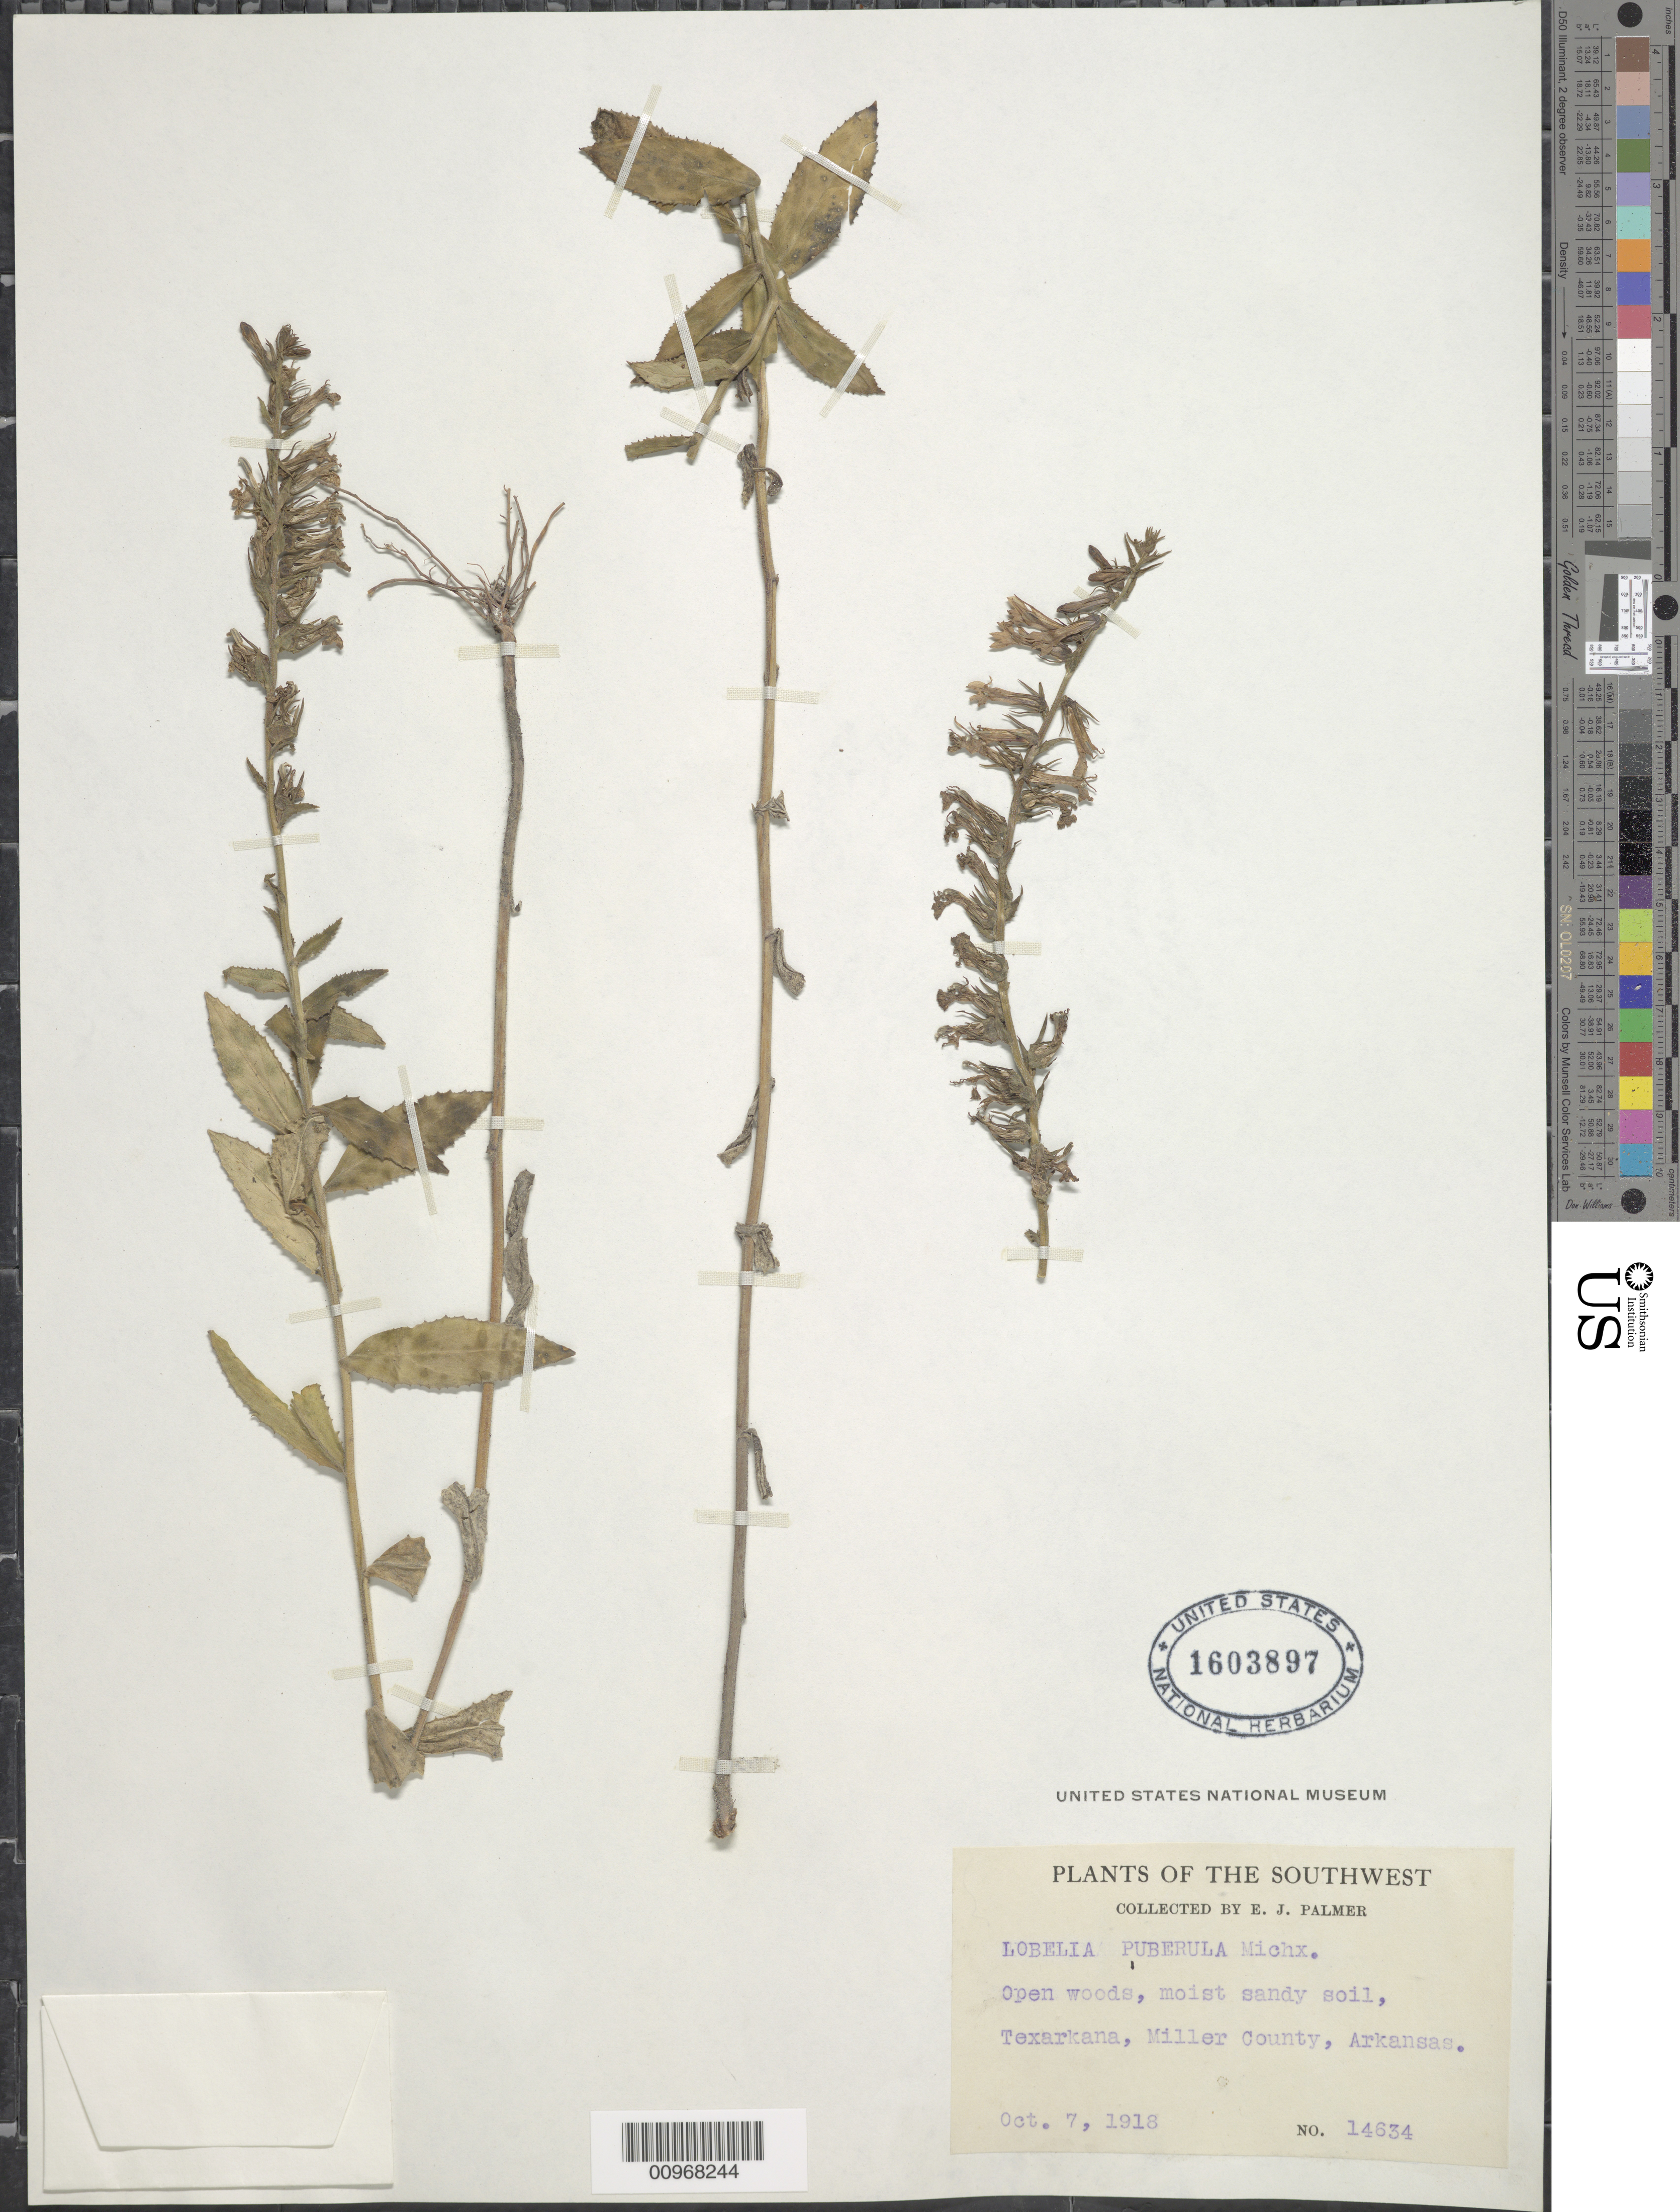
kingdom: Plantae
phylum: Tracheophyta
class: Magnoliopsida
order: Asterales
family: Campanulaceae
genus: Lobelia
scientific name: Lobelia puberula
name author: Michx.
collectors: E. J. Palmer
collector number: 14634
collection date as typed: Oct. 7, 1918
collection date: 1918-10-07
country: United States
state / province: Arkansas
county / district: Miller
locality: Texarkana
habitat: open woods, moist sandy soil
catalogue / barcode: US 1603897